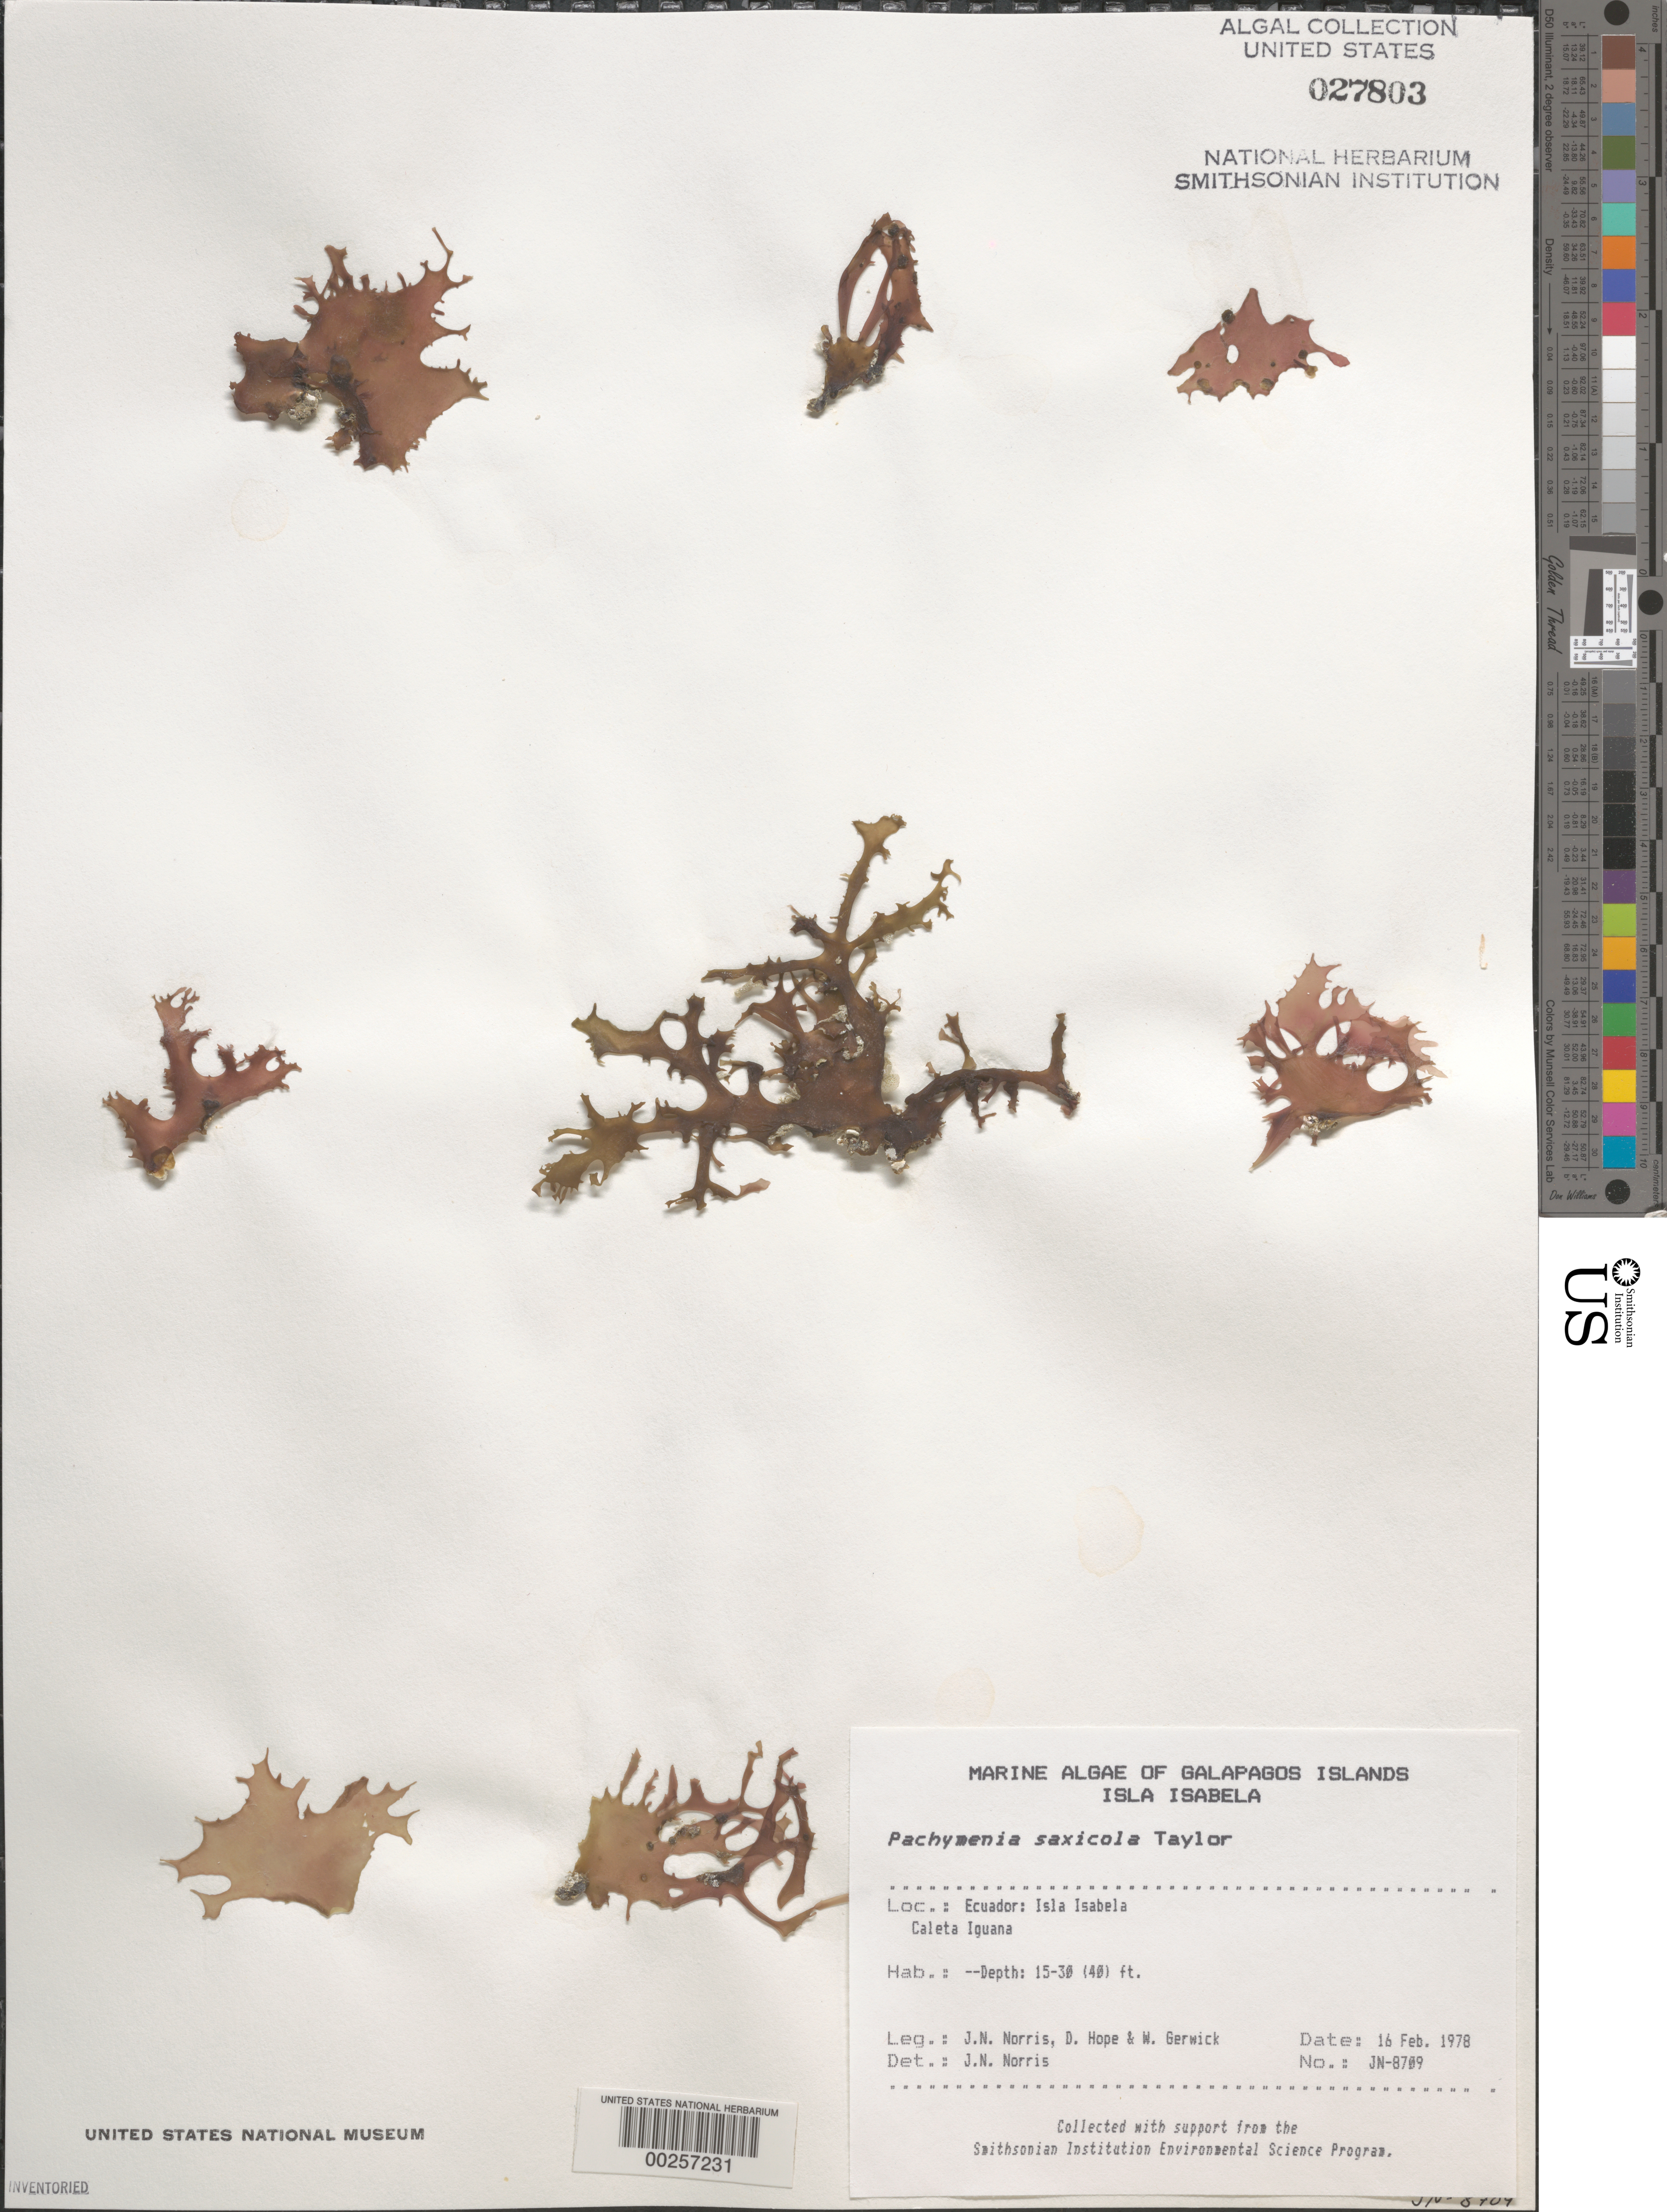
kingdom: Plantae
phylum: Rhodophyta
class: Florideophyceae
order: Halymeniales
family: Halymeniaceae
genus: Pachymenia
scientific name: Pachymenia saxicola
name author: W.R. Taylor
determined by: Norris, James N.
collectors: J. N. Norris, D. Hope & W. Gerwick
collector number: JN-8709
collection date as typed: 16 Feb 1978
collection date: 1978-02-16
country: Ecuador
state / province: Colón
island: Isabela [Albemarle]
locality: Caleta Iguana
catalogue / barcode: US 27803